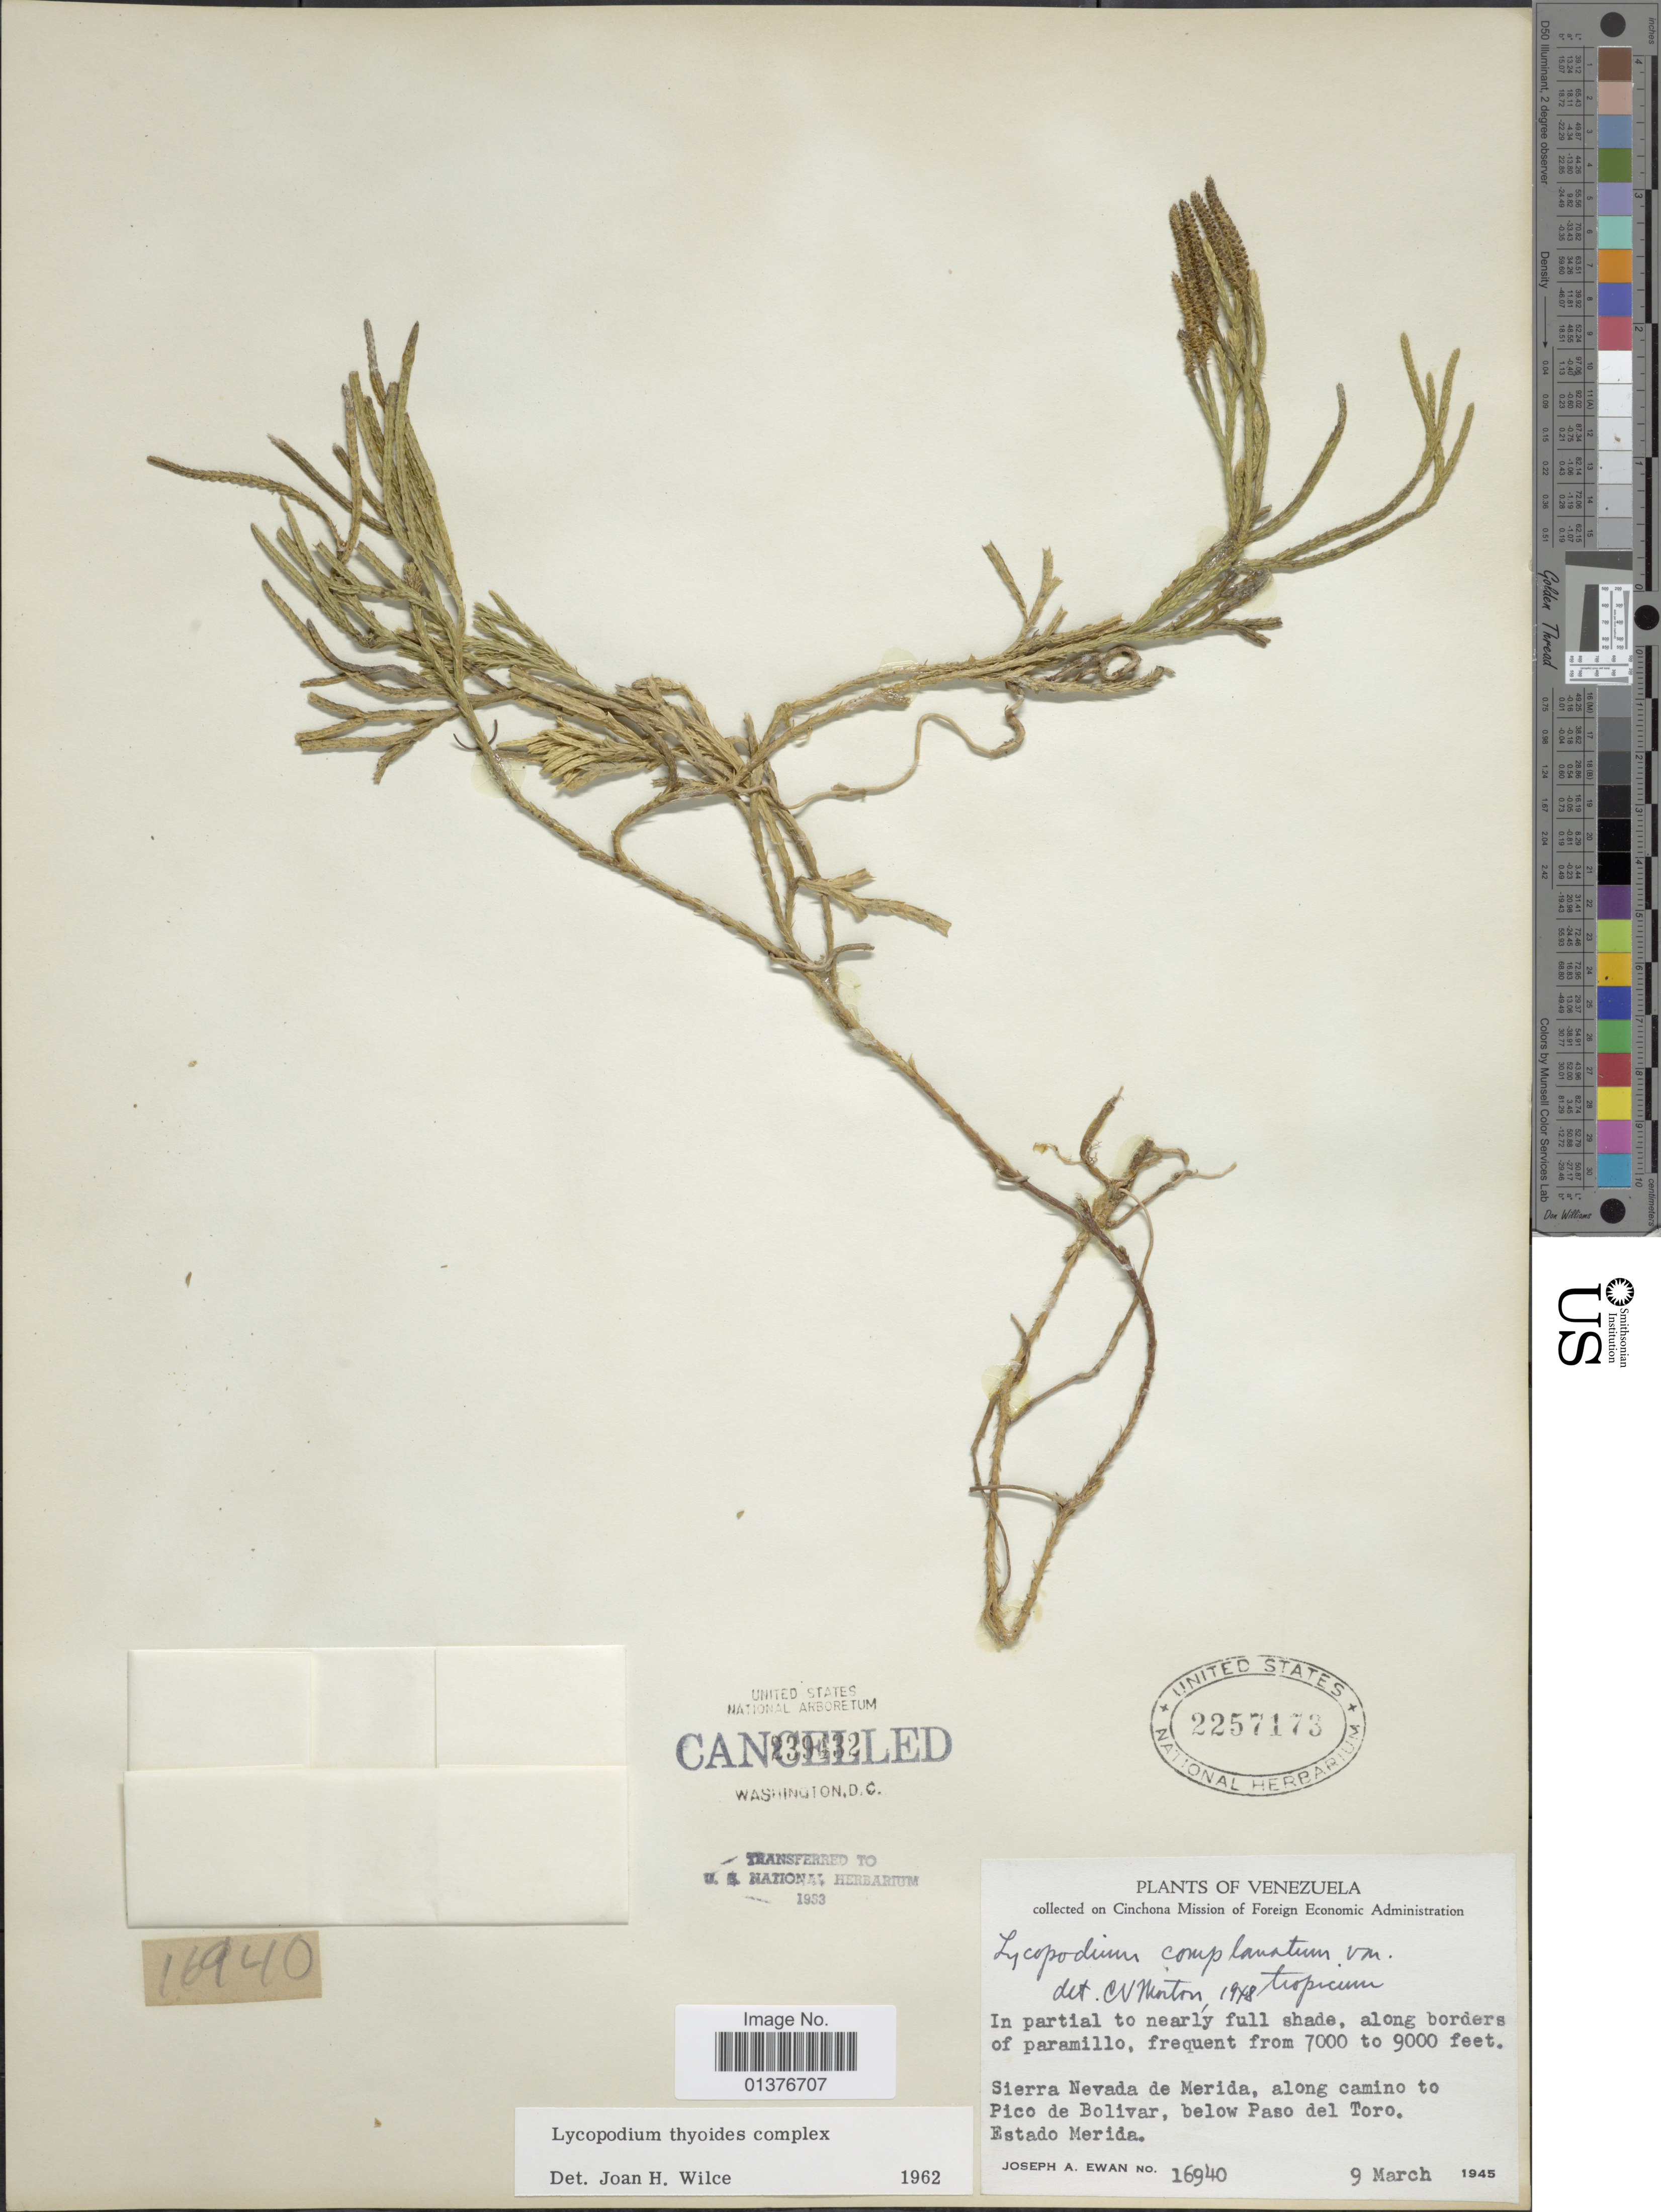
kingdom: Plantae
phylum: Tracheophyta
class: Lycopodiopsida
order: Lycopodiales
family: Lycopodiaceae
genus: Diphasiastrum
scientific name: Diphasiastrum thyoides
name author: (Humb. & Bonpl. ex Willd.) Holub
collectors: J. A. Ewan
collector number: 16940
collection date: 1945-03-09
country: Venezuela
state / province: Mérida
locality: Sierra Nevada de Merida, along camino to Pico de Bolivar, below paso del Toro, Estado Merida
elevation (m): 2134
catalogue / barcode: US 2257173